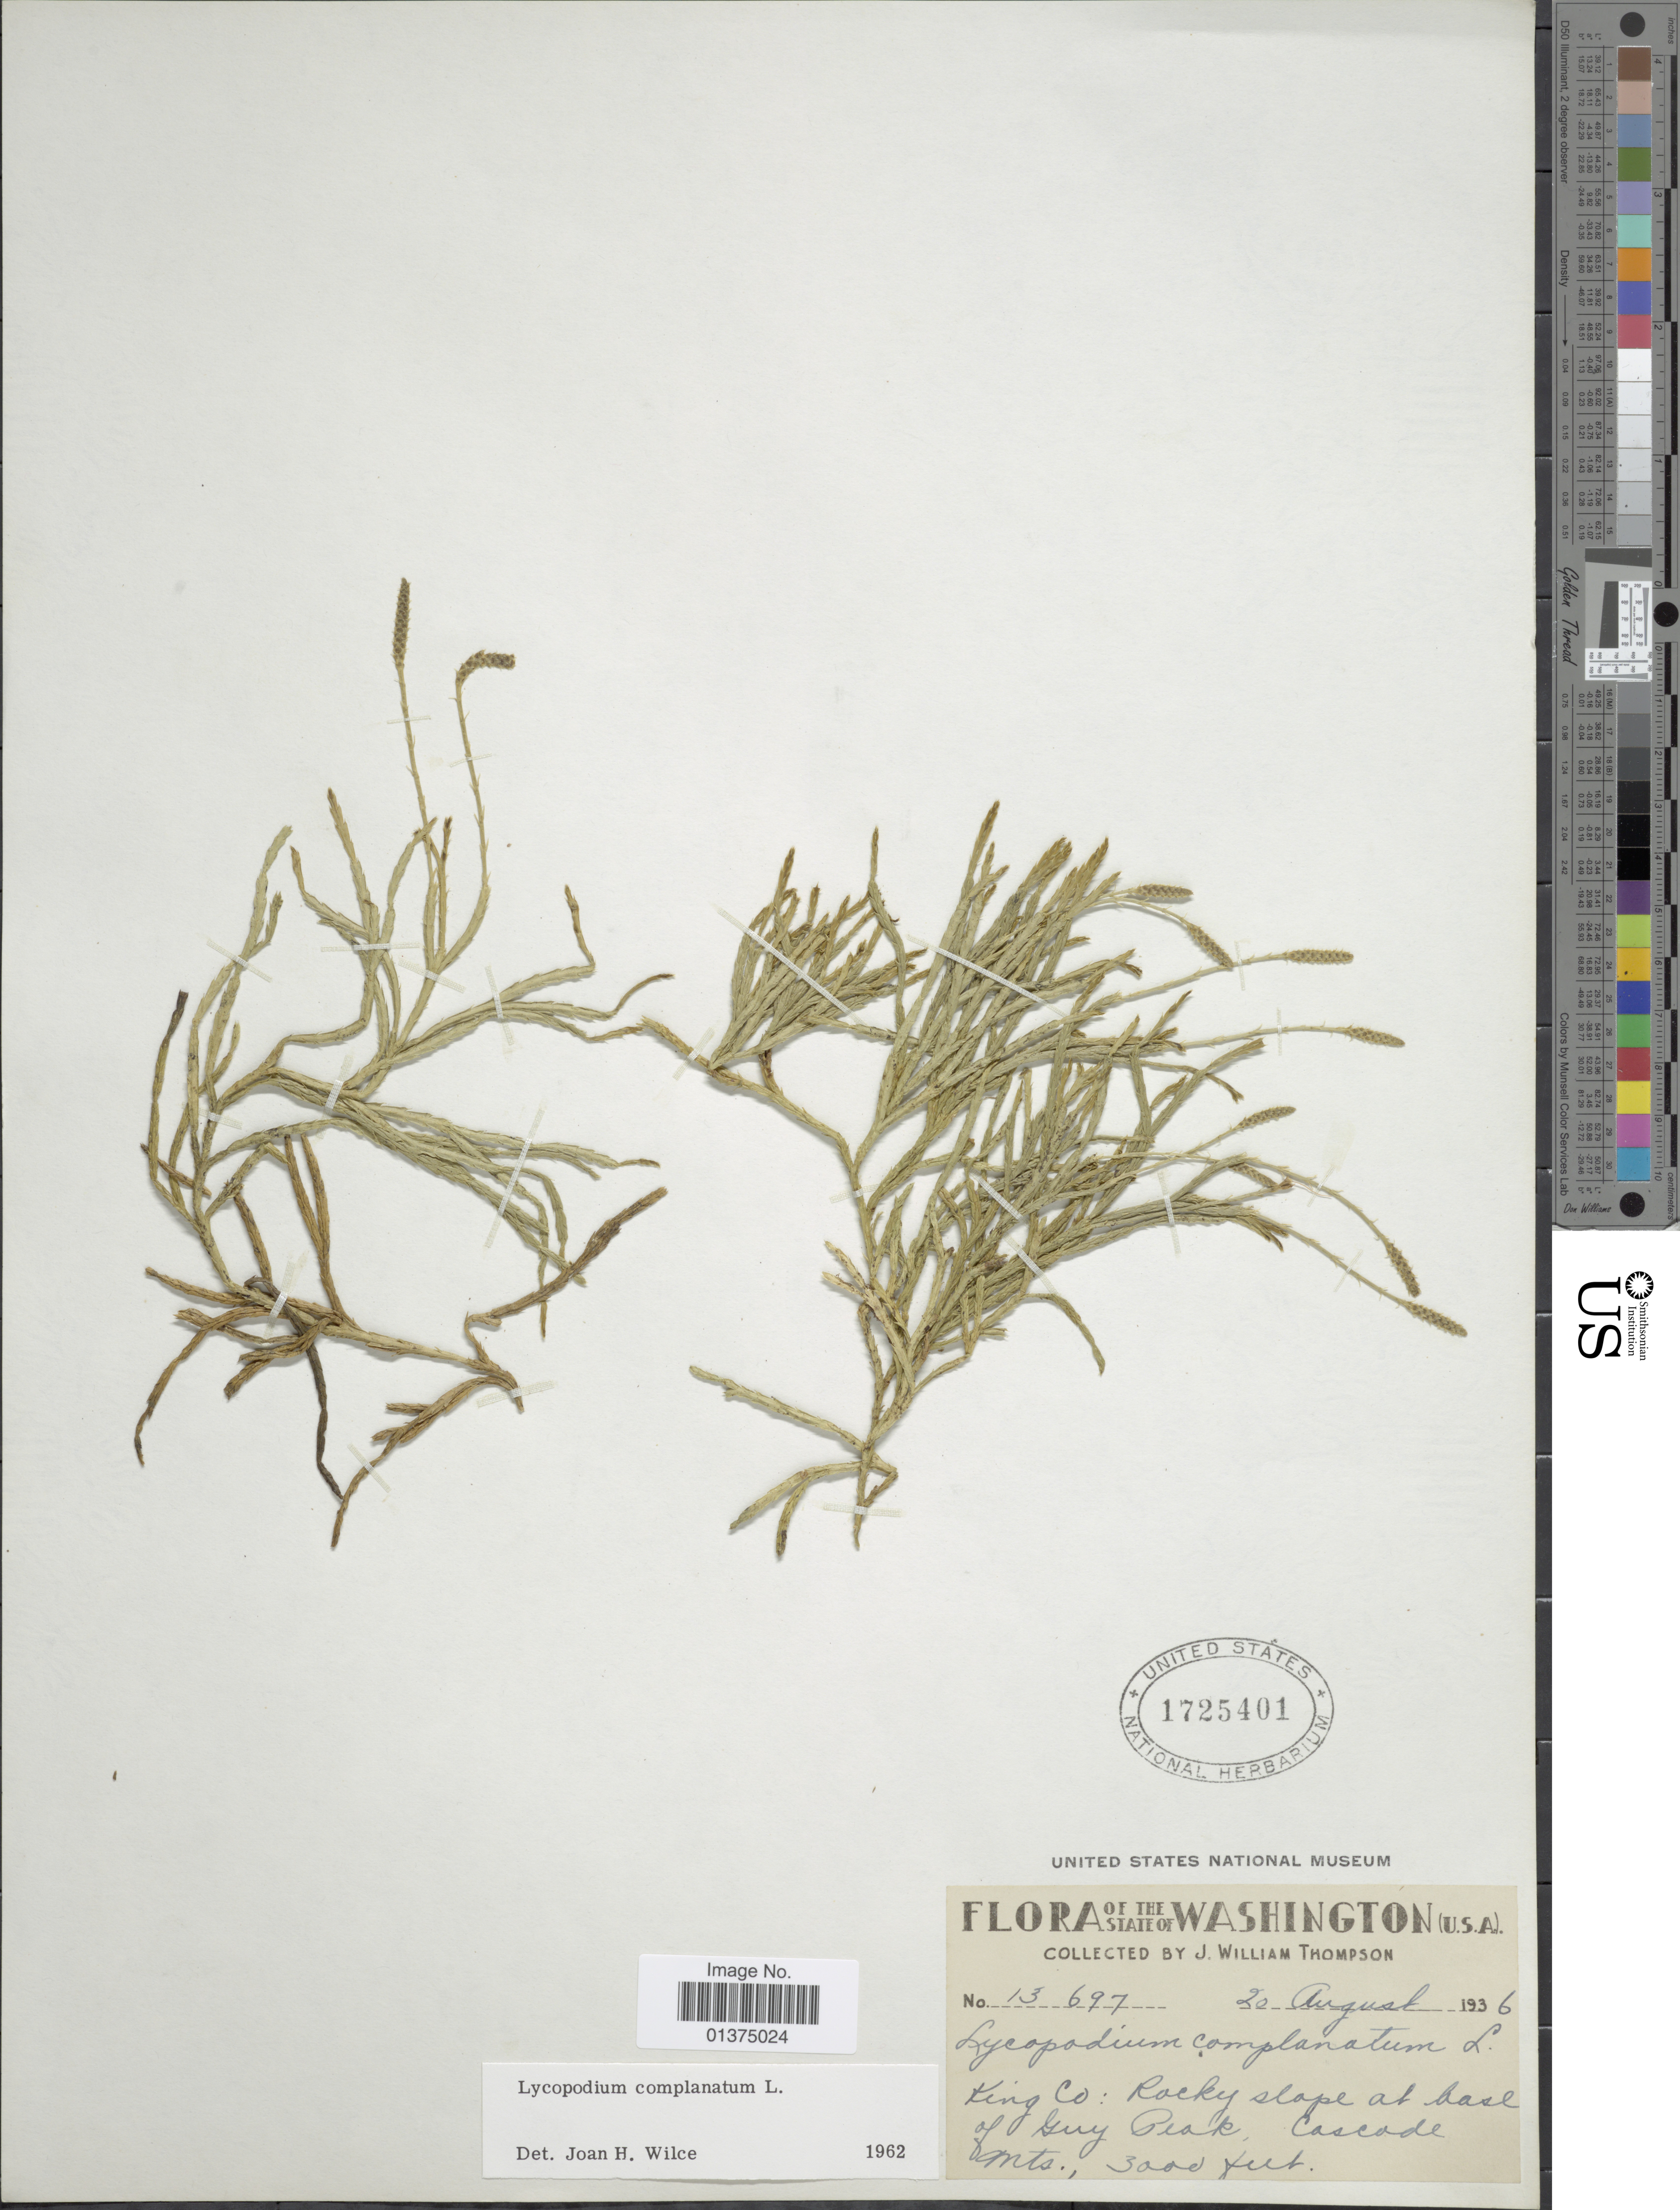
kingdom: Plantae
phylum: Tracheophyta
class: Lycopodiopsida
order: Lycopodiales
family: Lycopodiaceae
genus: Diphasiastrum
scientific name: Diphasiastrum complanatum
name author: (L.) Holub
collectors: J. W. Thompson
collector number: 13697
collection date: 1936-08-20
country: United States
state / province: Washington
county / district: King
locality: King Co: Rocky slope at base of Guy Peak, Cascade Mts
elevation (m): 914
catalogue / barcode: US 1725401